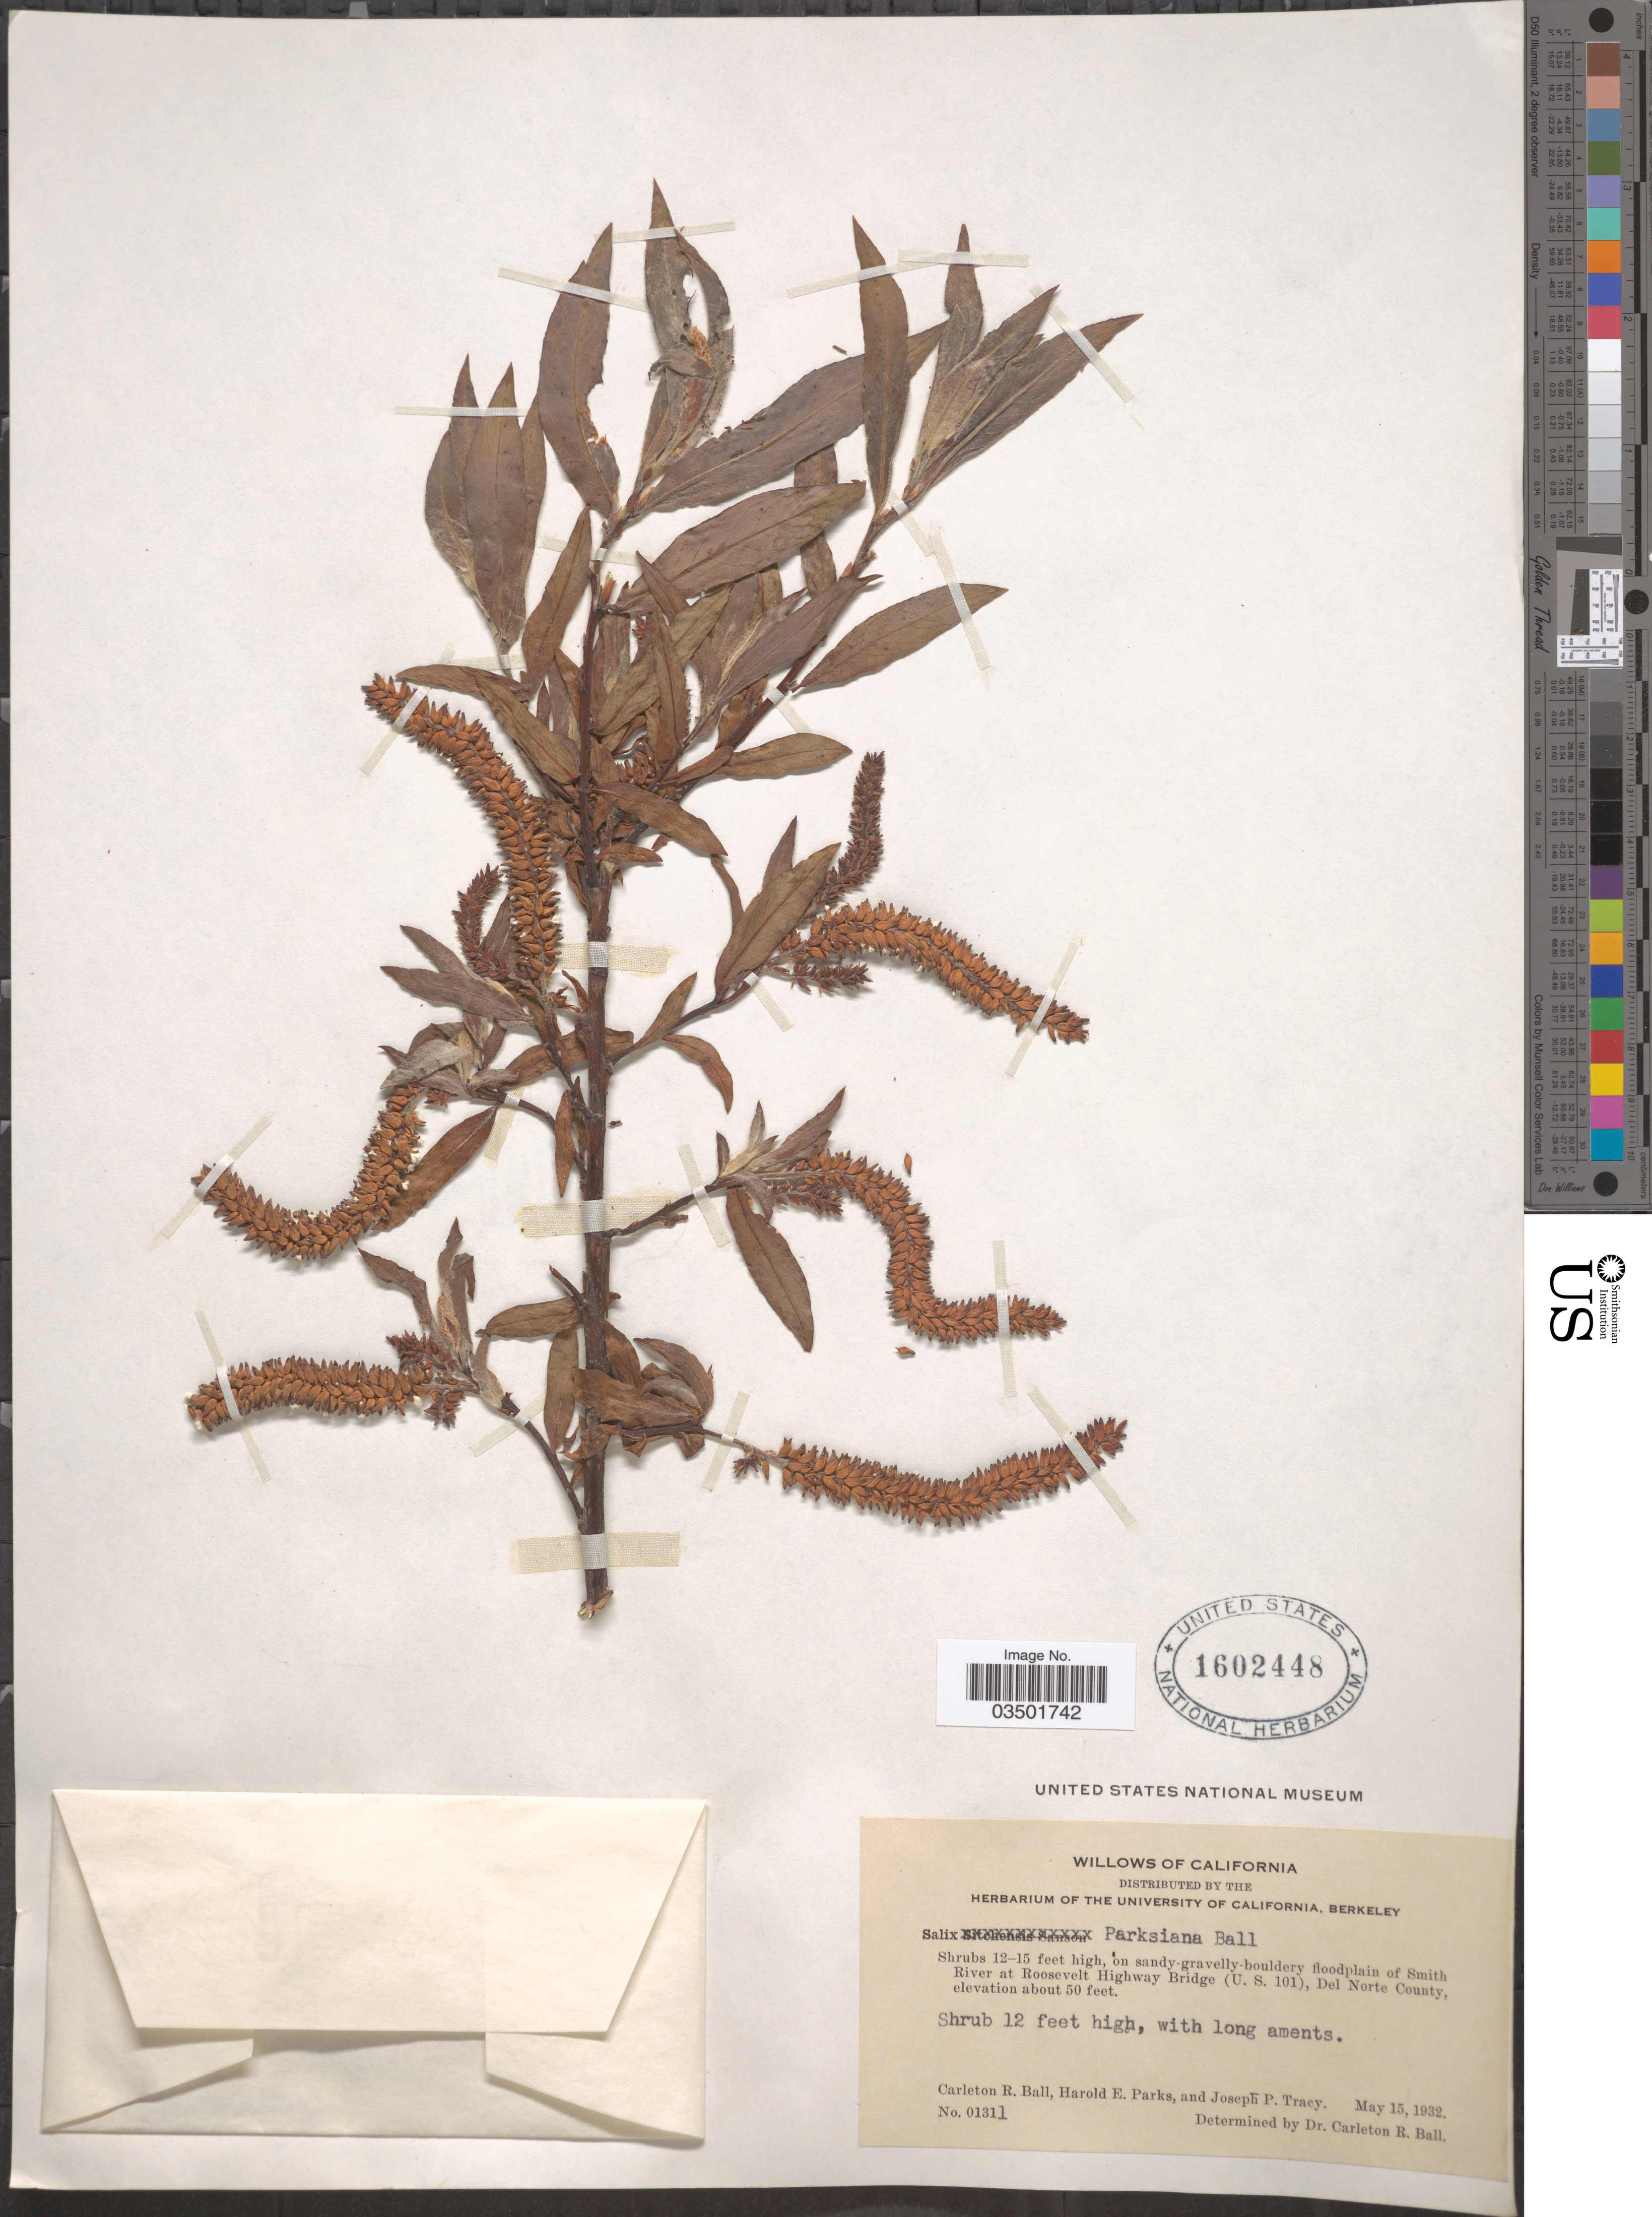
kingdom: Plantae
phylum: Tracheophyta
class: Magnoliopsida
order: Malpighiales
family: Salicaceae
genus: Salix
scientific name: Salix parksiana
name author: C.R. Ball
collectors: C. R. Ball, H. E. Parks & J. Tracy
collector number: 01311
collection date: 1932-05-15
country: United States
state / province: California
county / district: Del Norte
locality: Smith River at Roosevelt Highway Bridge (U. S. 101), Del Norte County.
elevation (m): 15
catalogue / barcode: US 1602448